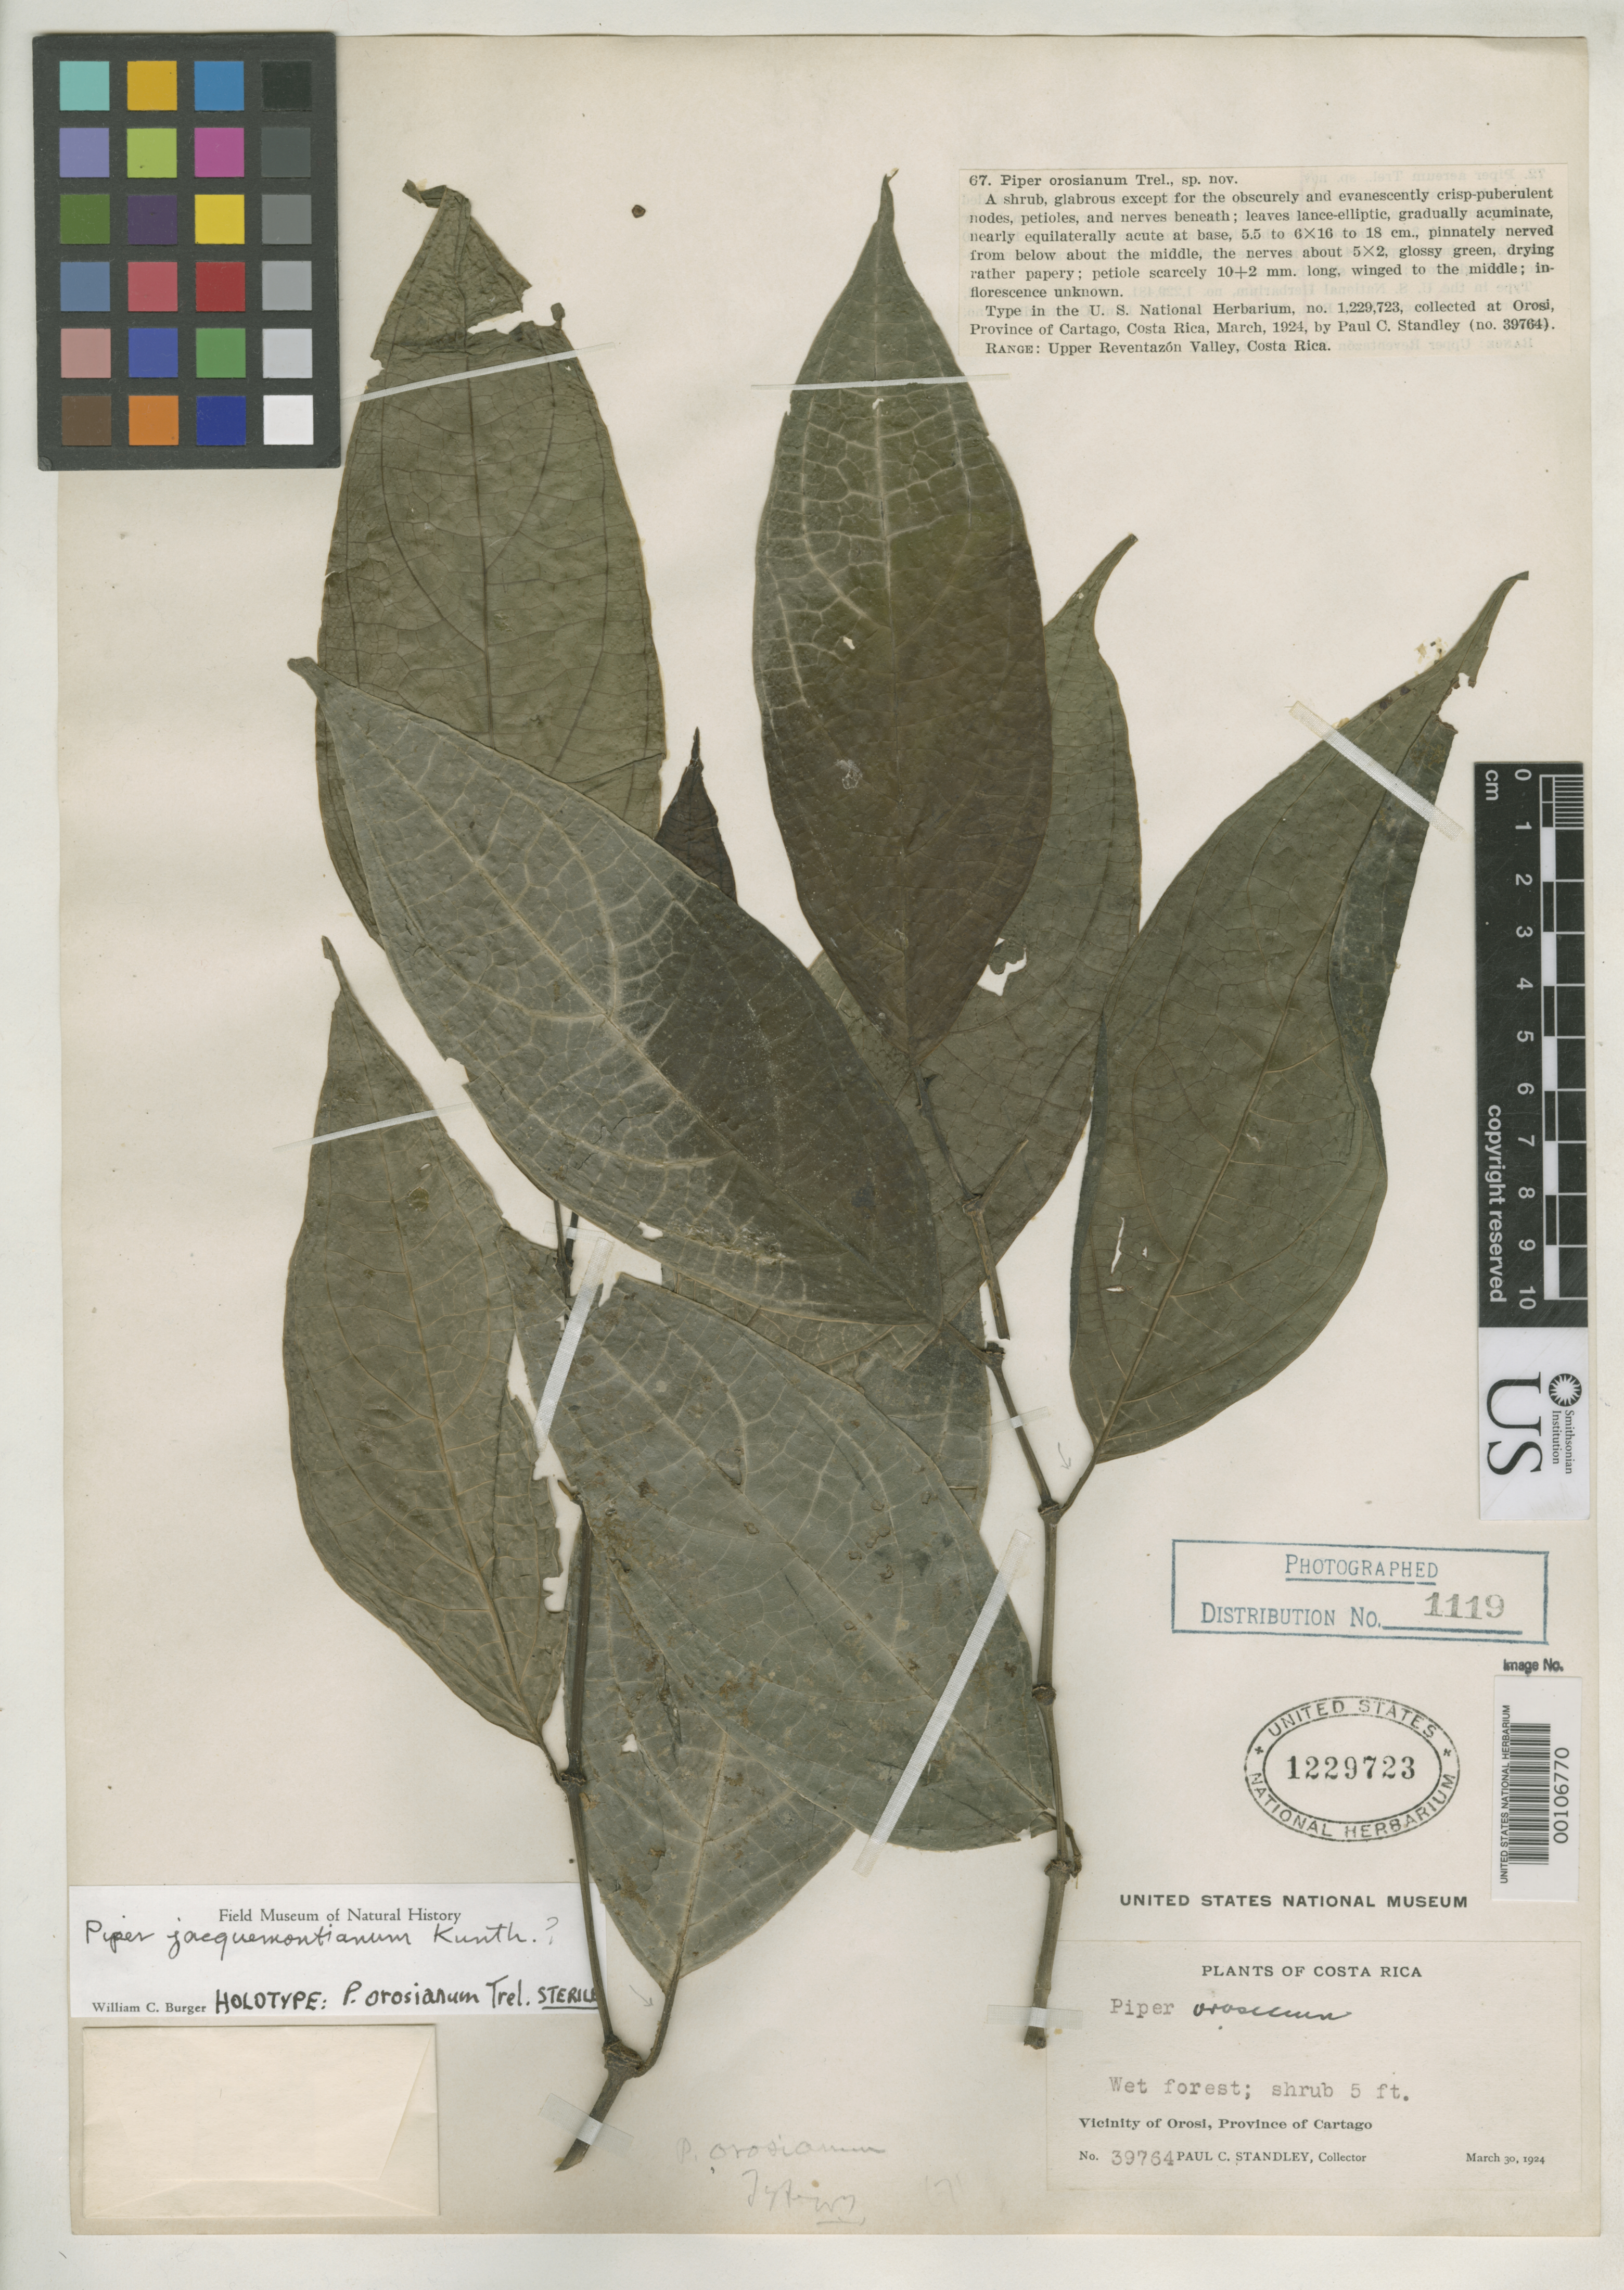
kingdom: Plantae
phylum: Tracheophyta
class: Magnoliopsida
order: Piperales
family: Piperaceae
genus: Piper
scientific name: Piper orosianum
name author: Trel.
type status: Holotype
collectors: P. C. Standley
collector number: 39764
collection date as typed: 30 Mar 1924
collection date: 1924-03-30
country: Costa Rica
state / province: Cartago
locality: Orosi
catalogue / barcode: US 1229723